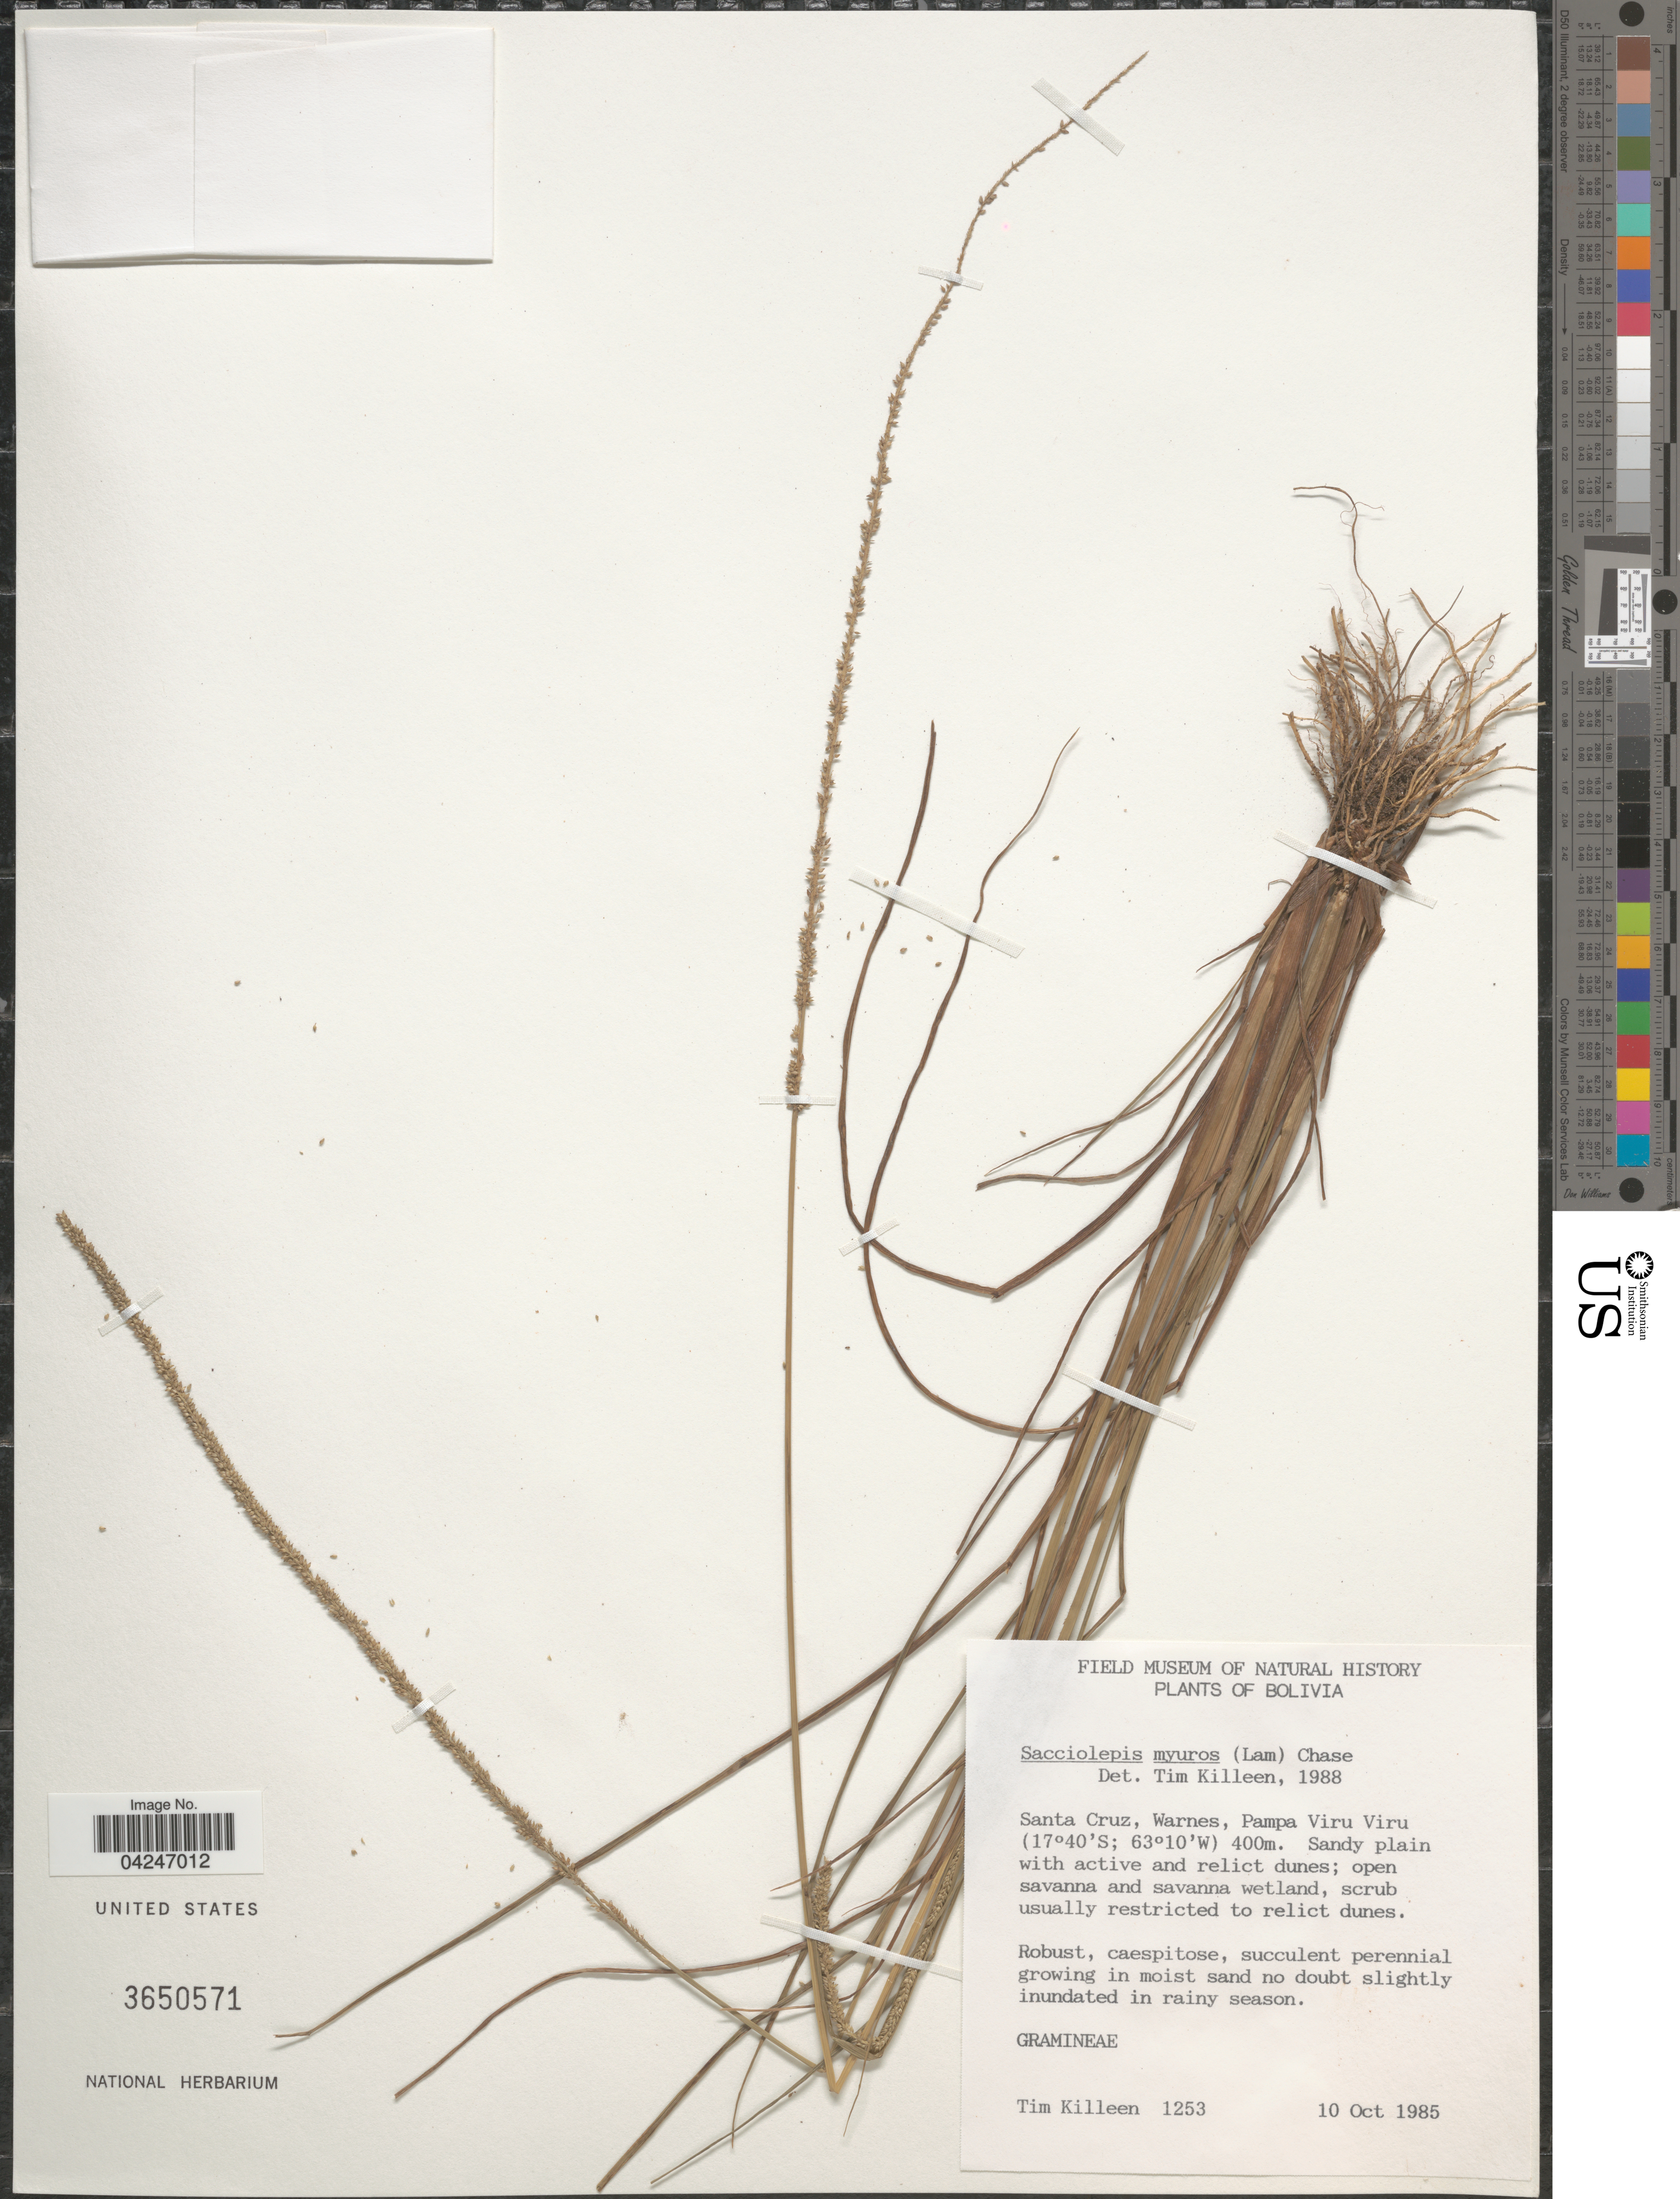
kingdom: Plantae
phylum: Tracheophyta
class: Liliopsida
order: Poales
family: Poaceae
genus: Sacciolepis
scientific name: Sacciolepis myuros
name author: (Lam.) Chase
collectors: T. J. Killeen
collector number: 1253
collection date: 1985-10-10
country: Bolivia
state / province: Santa Cruz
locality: Warnes, Pampa Viru Viru. Sandy plain with active and relict dunes; open savanna and savanna wetland; scrub usually restricted to relict dunes.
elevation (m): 400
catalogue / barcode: US 3650571